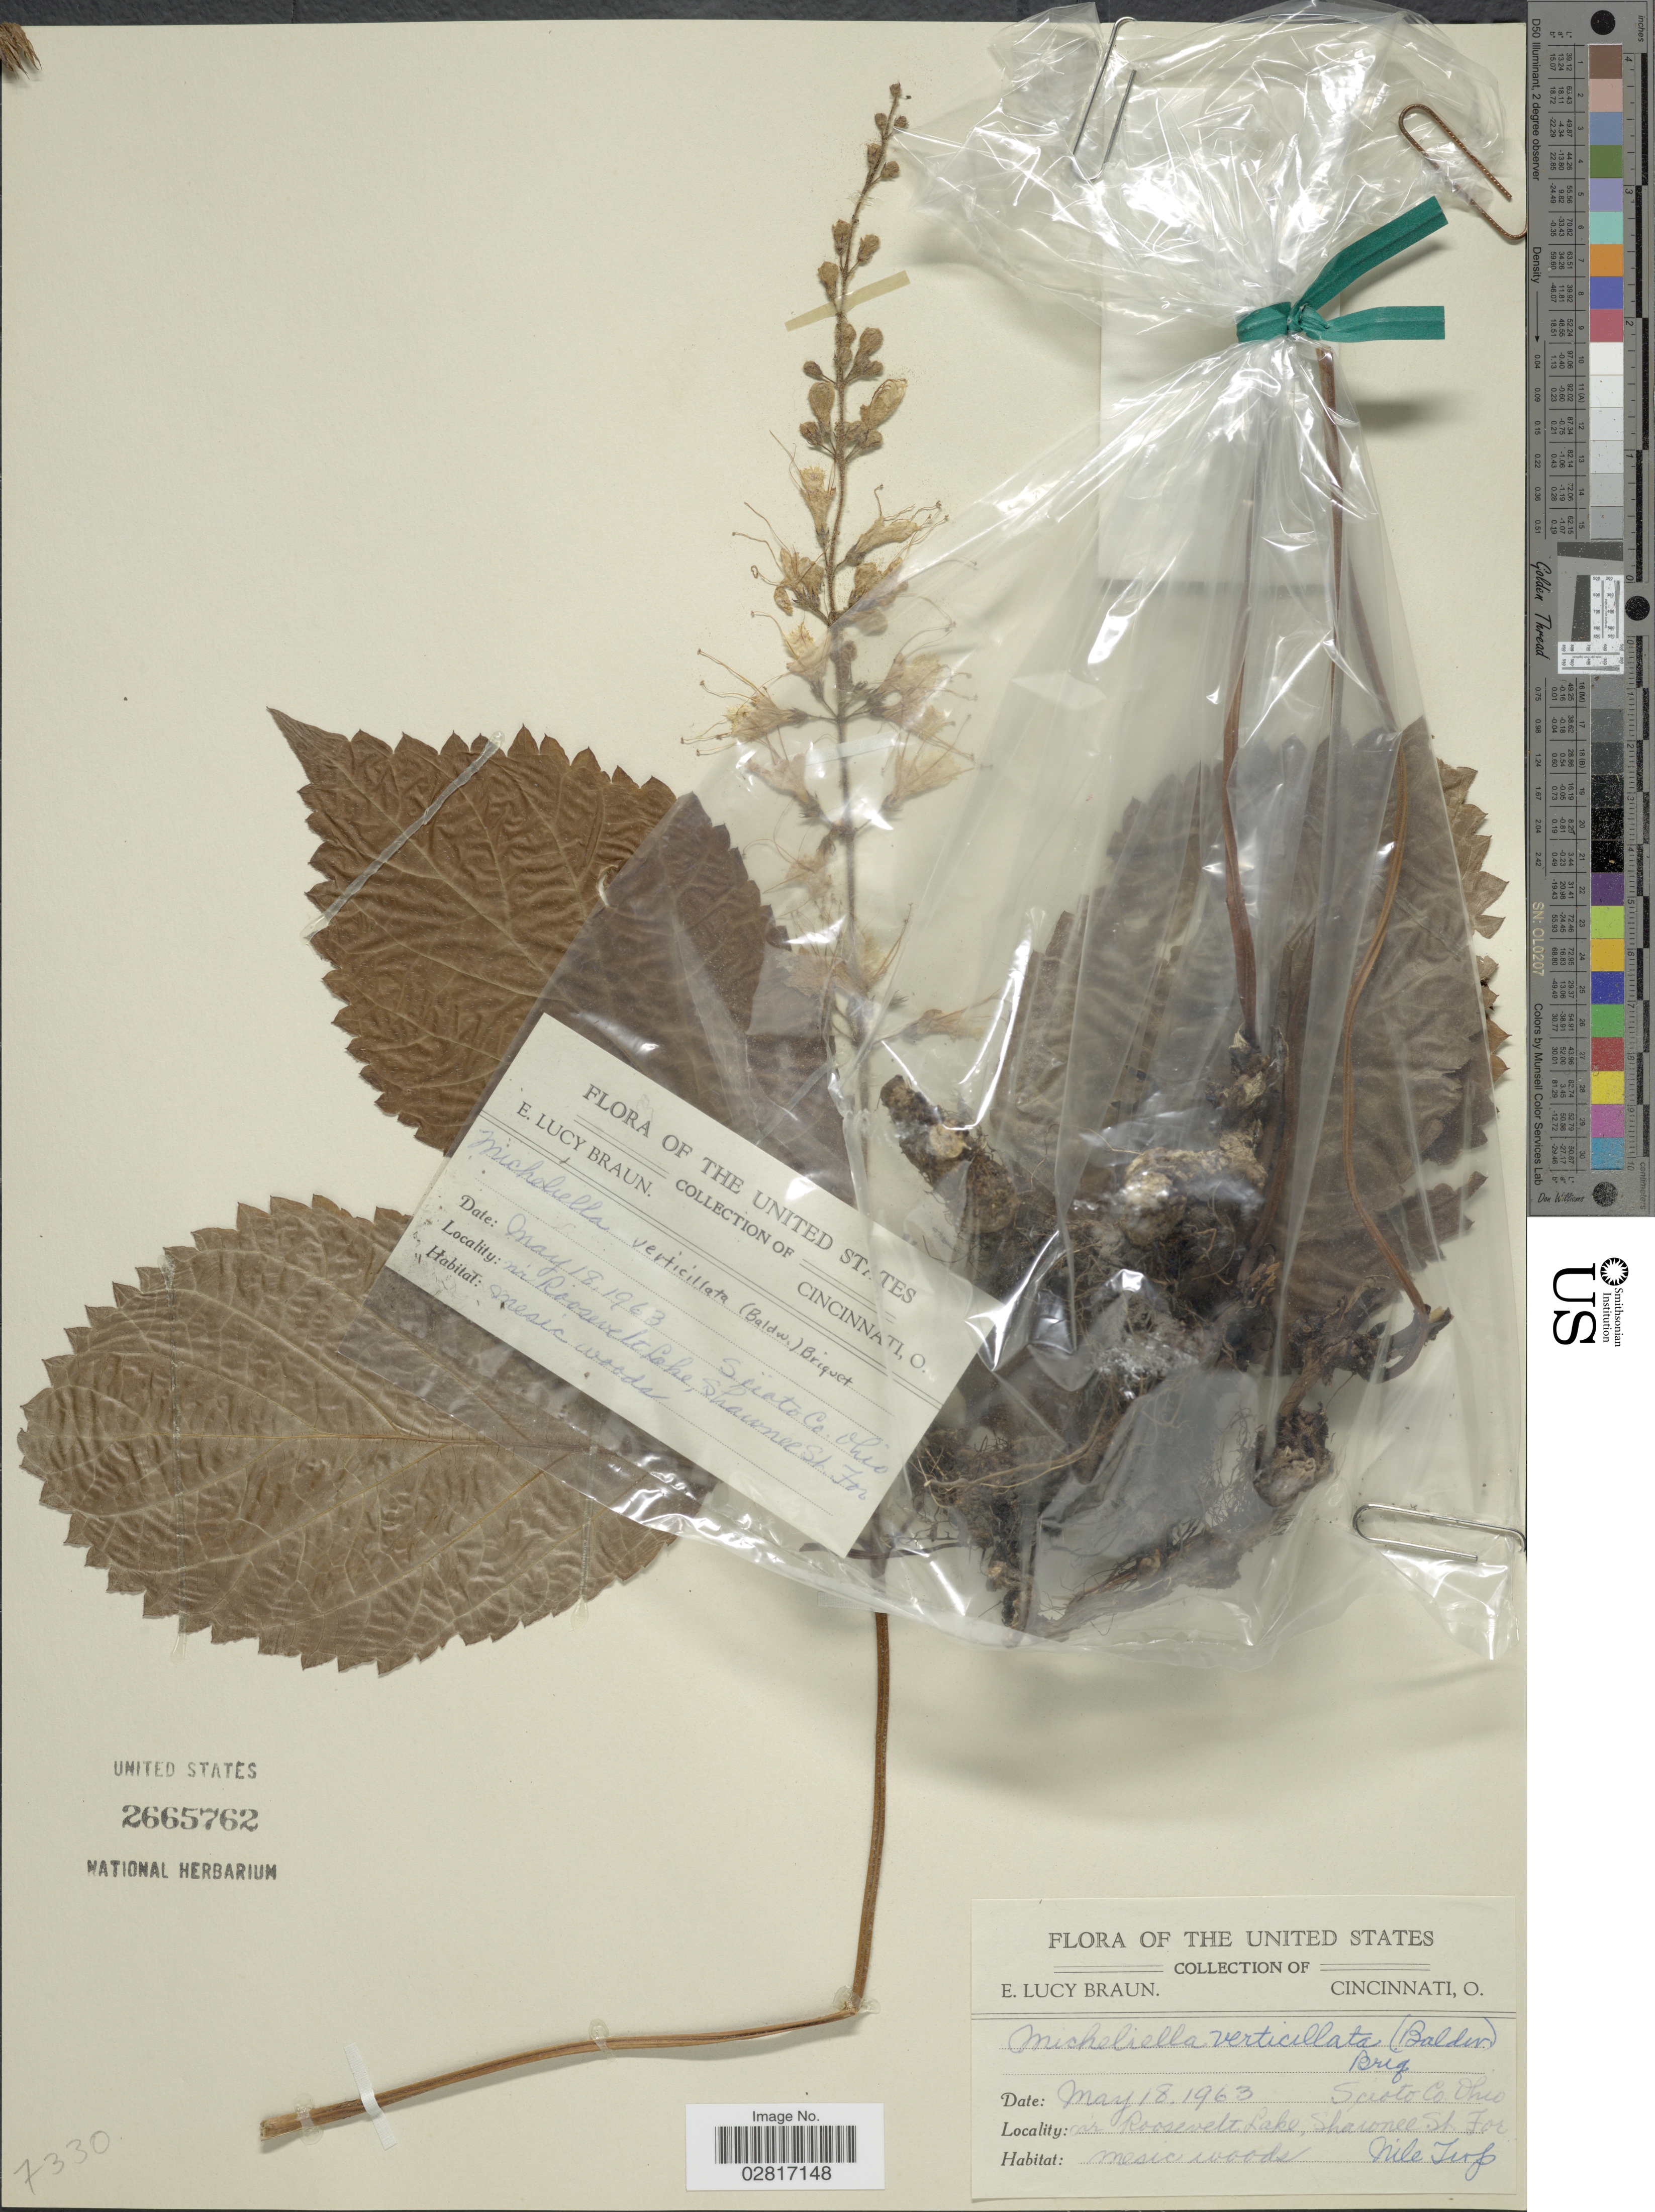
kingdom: Plantae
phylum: Tracheophyta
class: Magnoliopsida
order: Lamiales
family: Lamiaceae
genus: Collinsonia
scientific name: Collinsonia verticillata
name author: Baldwin ex Elliott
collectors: E. L. Braun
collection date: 1963-05-18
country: United States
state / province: Ohio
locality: Scioto Co., nr Roosevelt Lake, Shawnee St. For., Nile Twp.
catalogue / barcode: US 2665762